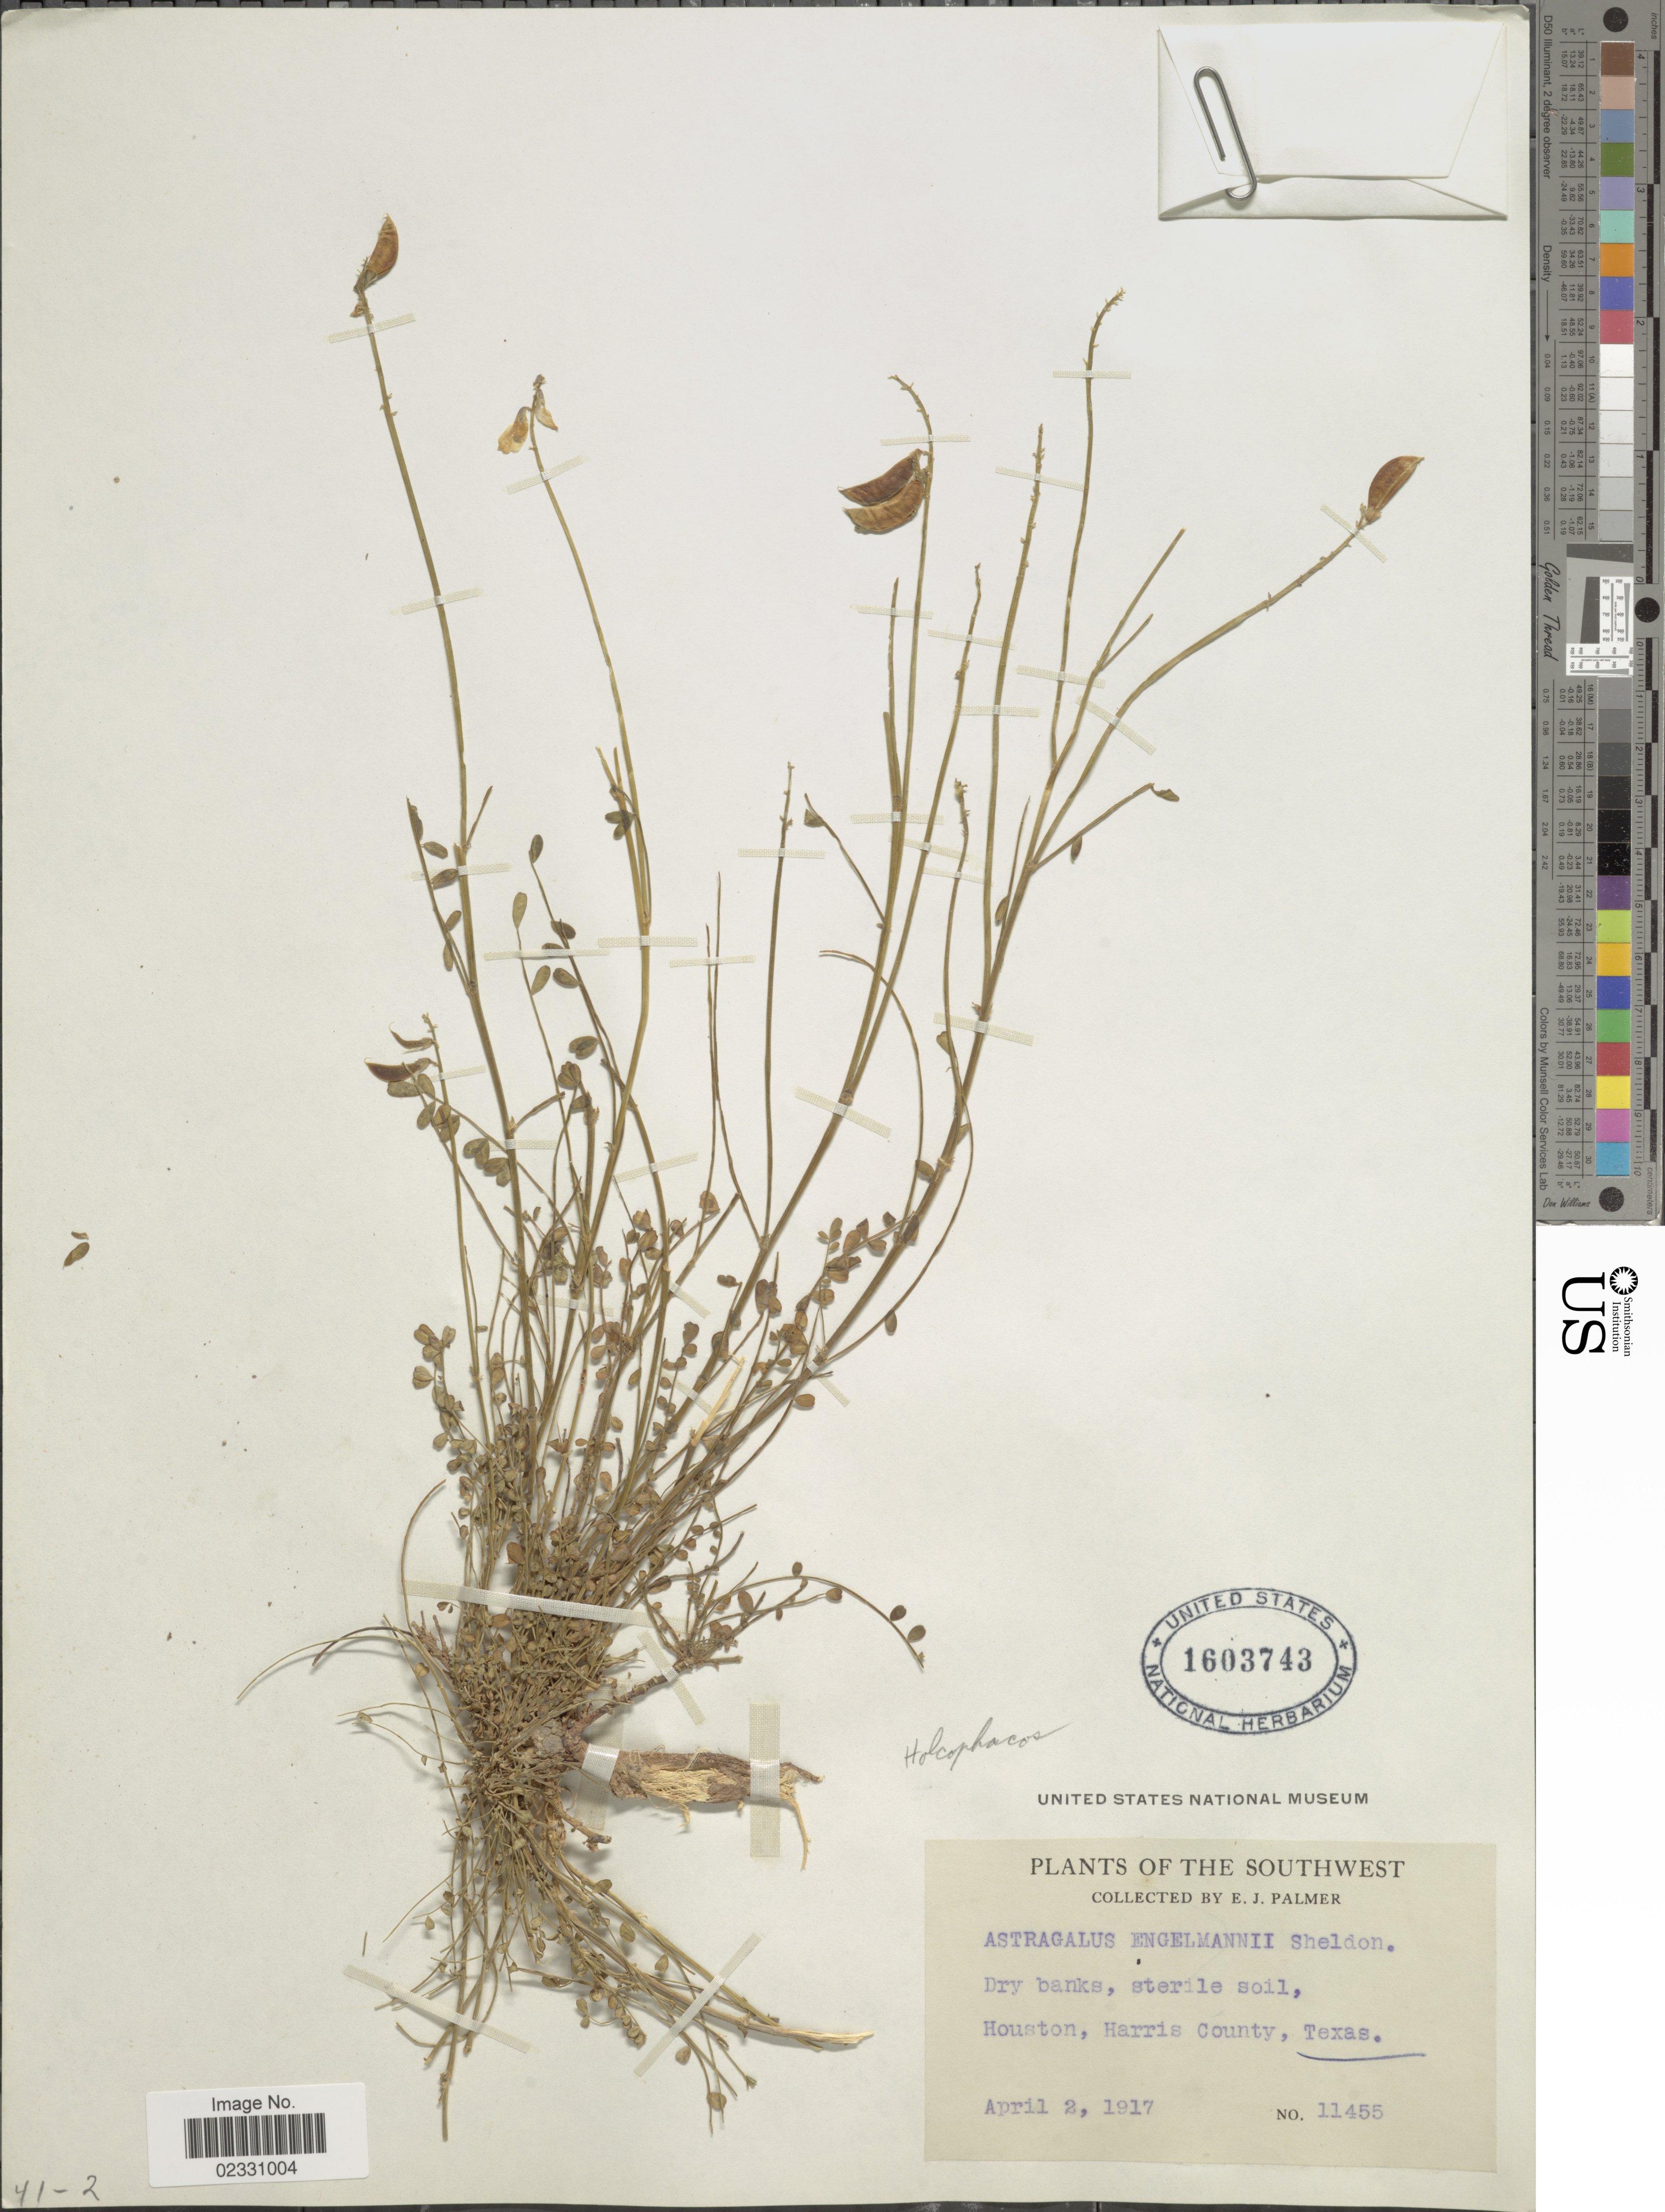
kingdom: Plantae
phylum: Tracheophyta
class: Magnoliopsida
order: Fabales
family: Fabaceae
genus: Astragalus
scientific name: Astragalus engelmanni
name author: E. Sheld.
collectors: E. J. Palmer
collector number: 11455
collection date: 1917-04-02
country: United States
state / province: Texas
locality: The Southwest, Dry banks, sterile soil, Houston, Harris County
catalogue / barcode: US 1603743